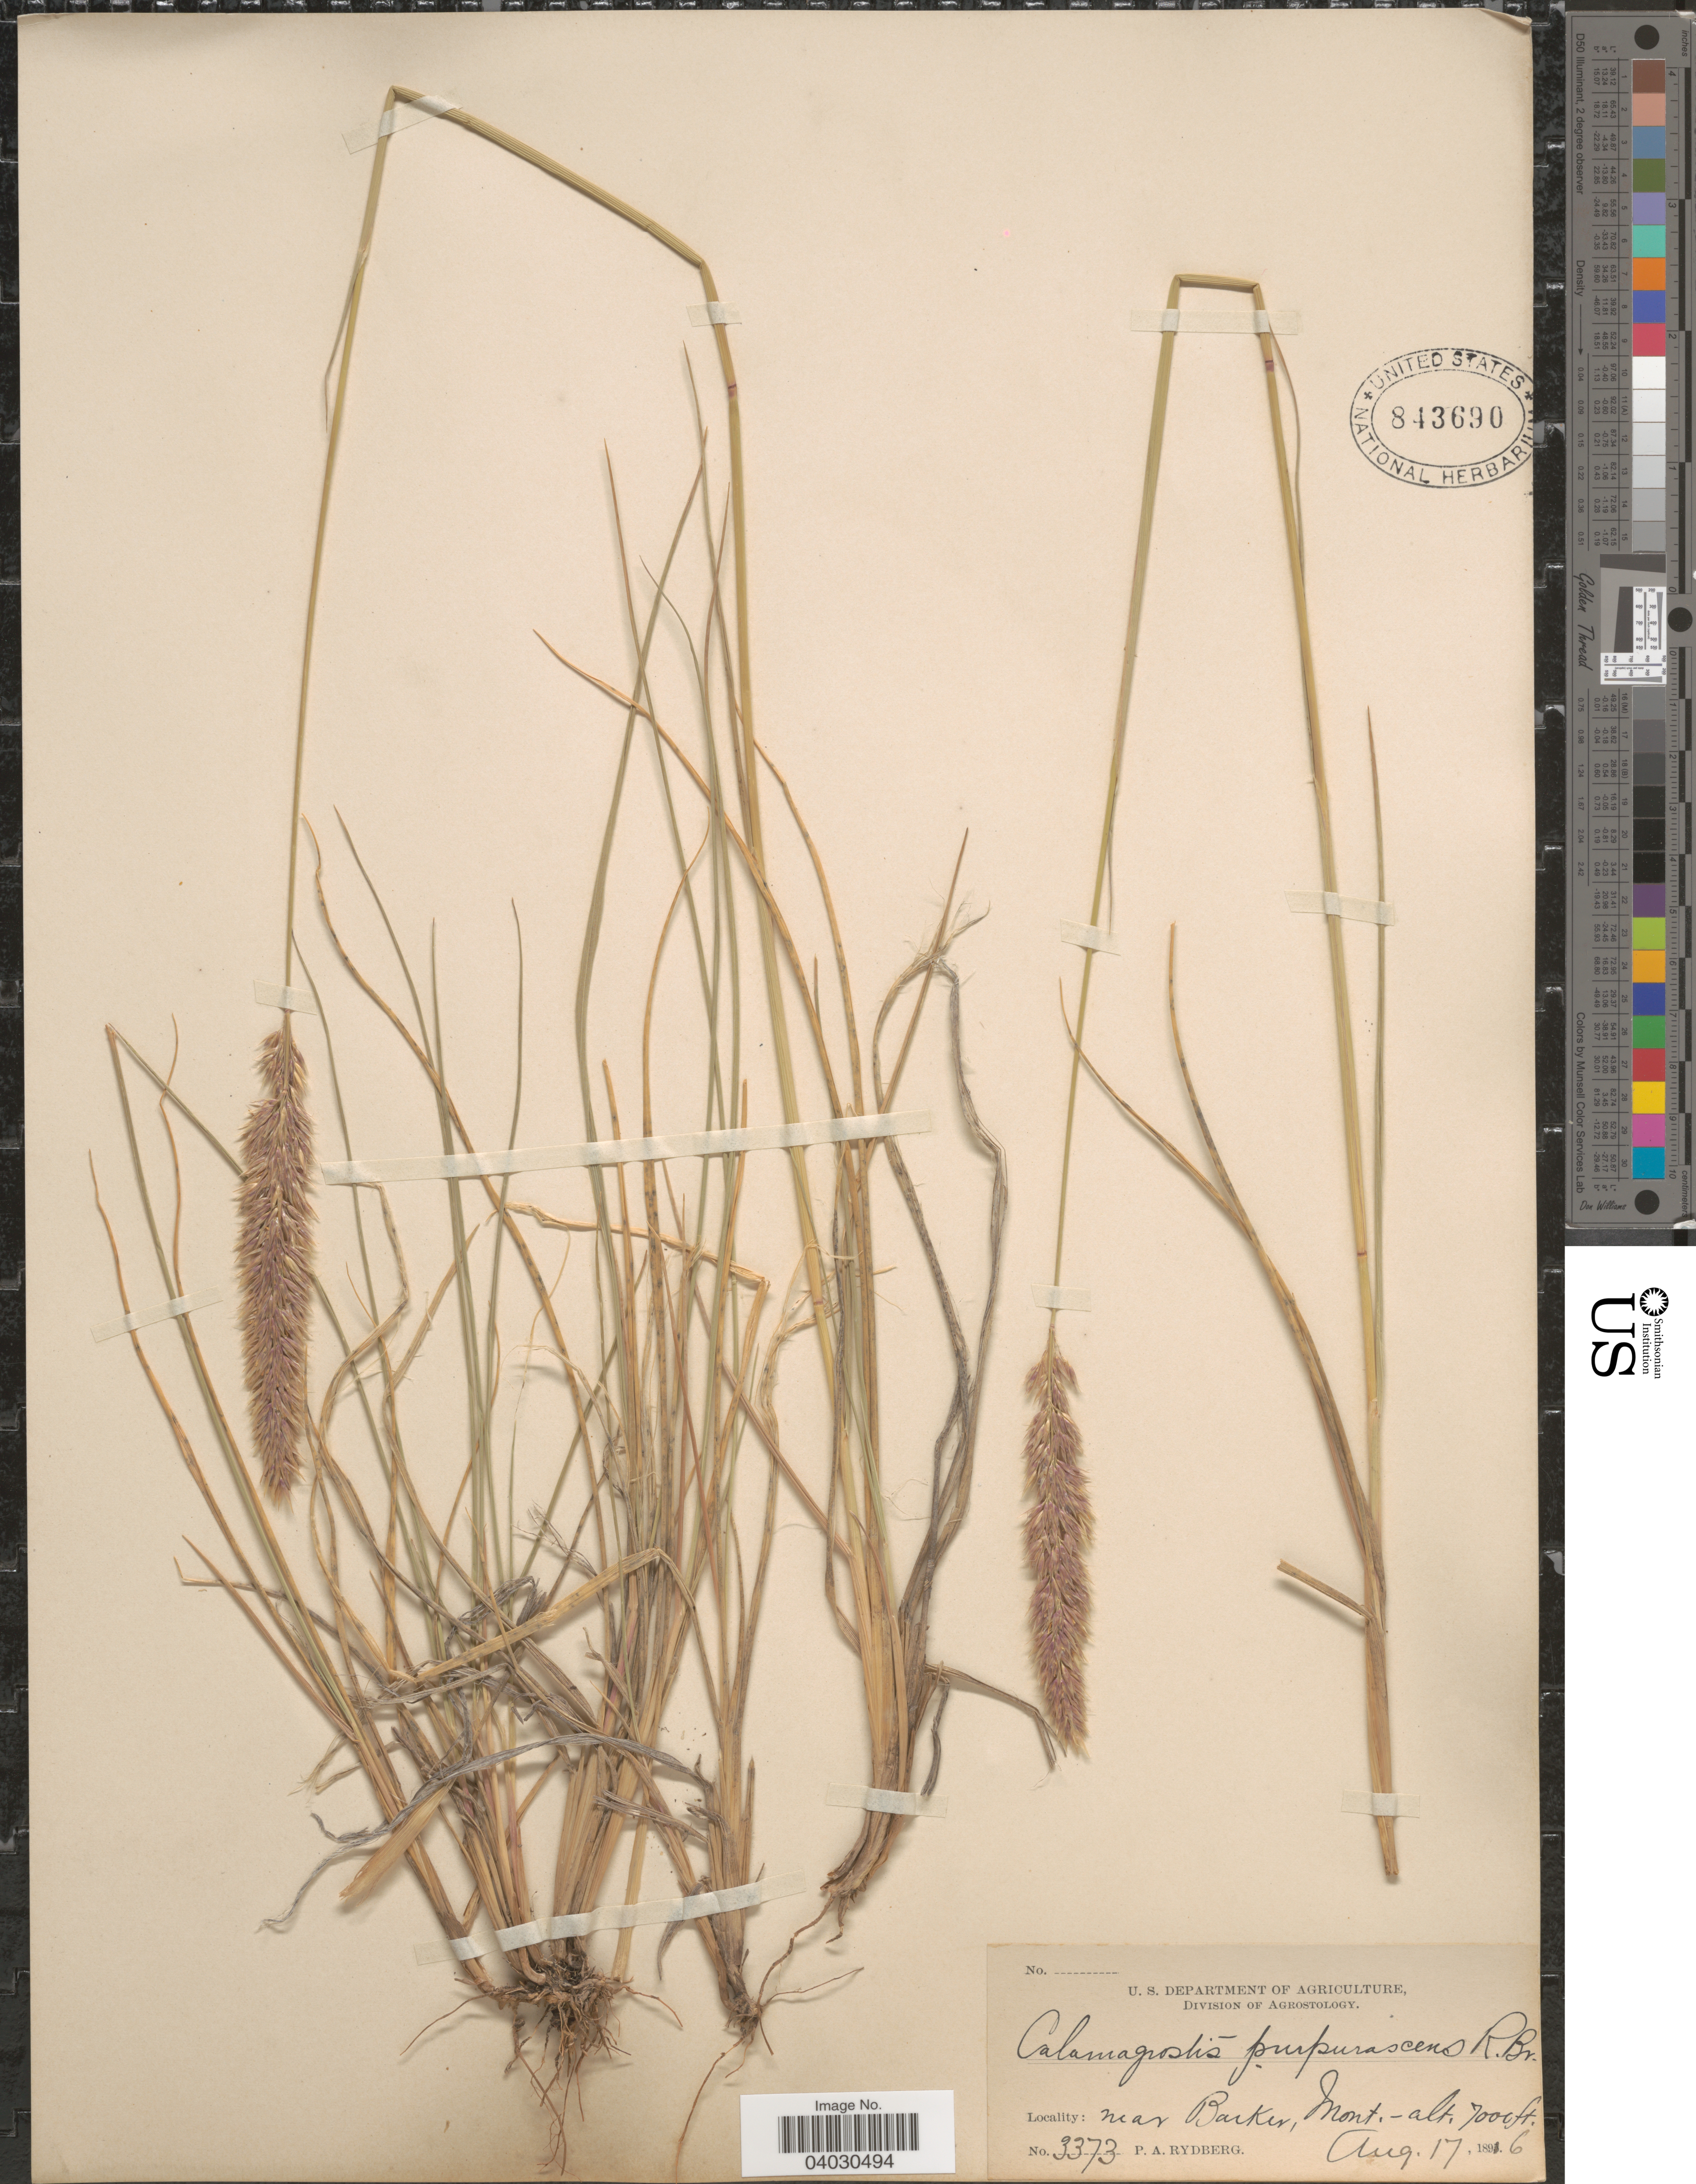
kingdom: Plantae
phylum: Tracheophyta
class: Liliopsida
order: Poales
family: Poaceae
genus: Calamagrostis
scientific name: Calamagrostis purpurascens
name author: R. Br.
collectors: P. A. Rydberg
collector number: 3373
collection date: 1816-08-17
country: United States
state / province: Montana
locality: Near Baker.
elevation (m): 2134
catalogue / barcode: US 843690